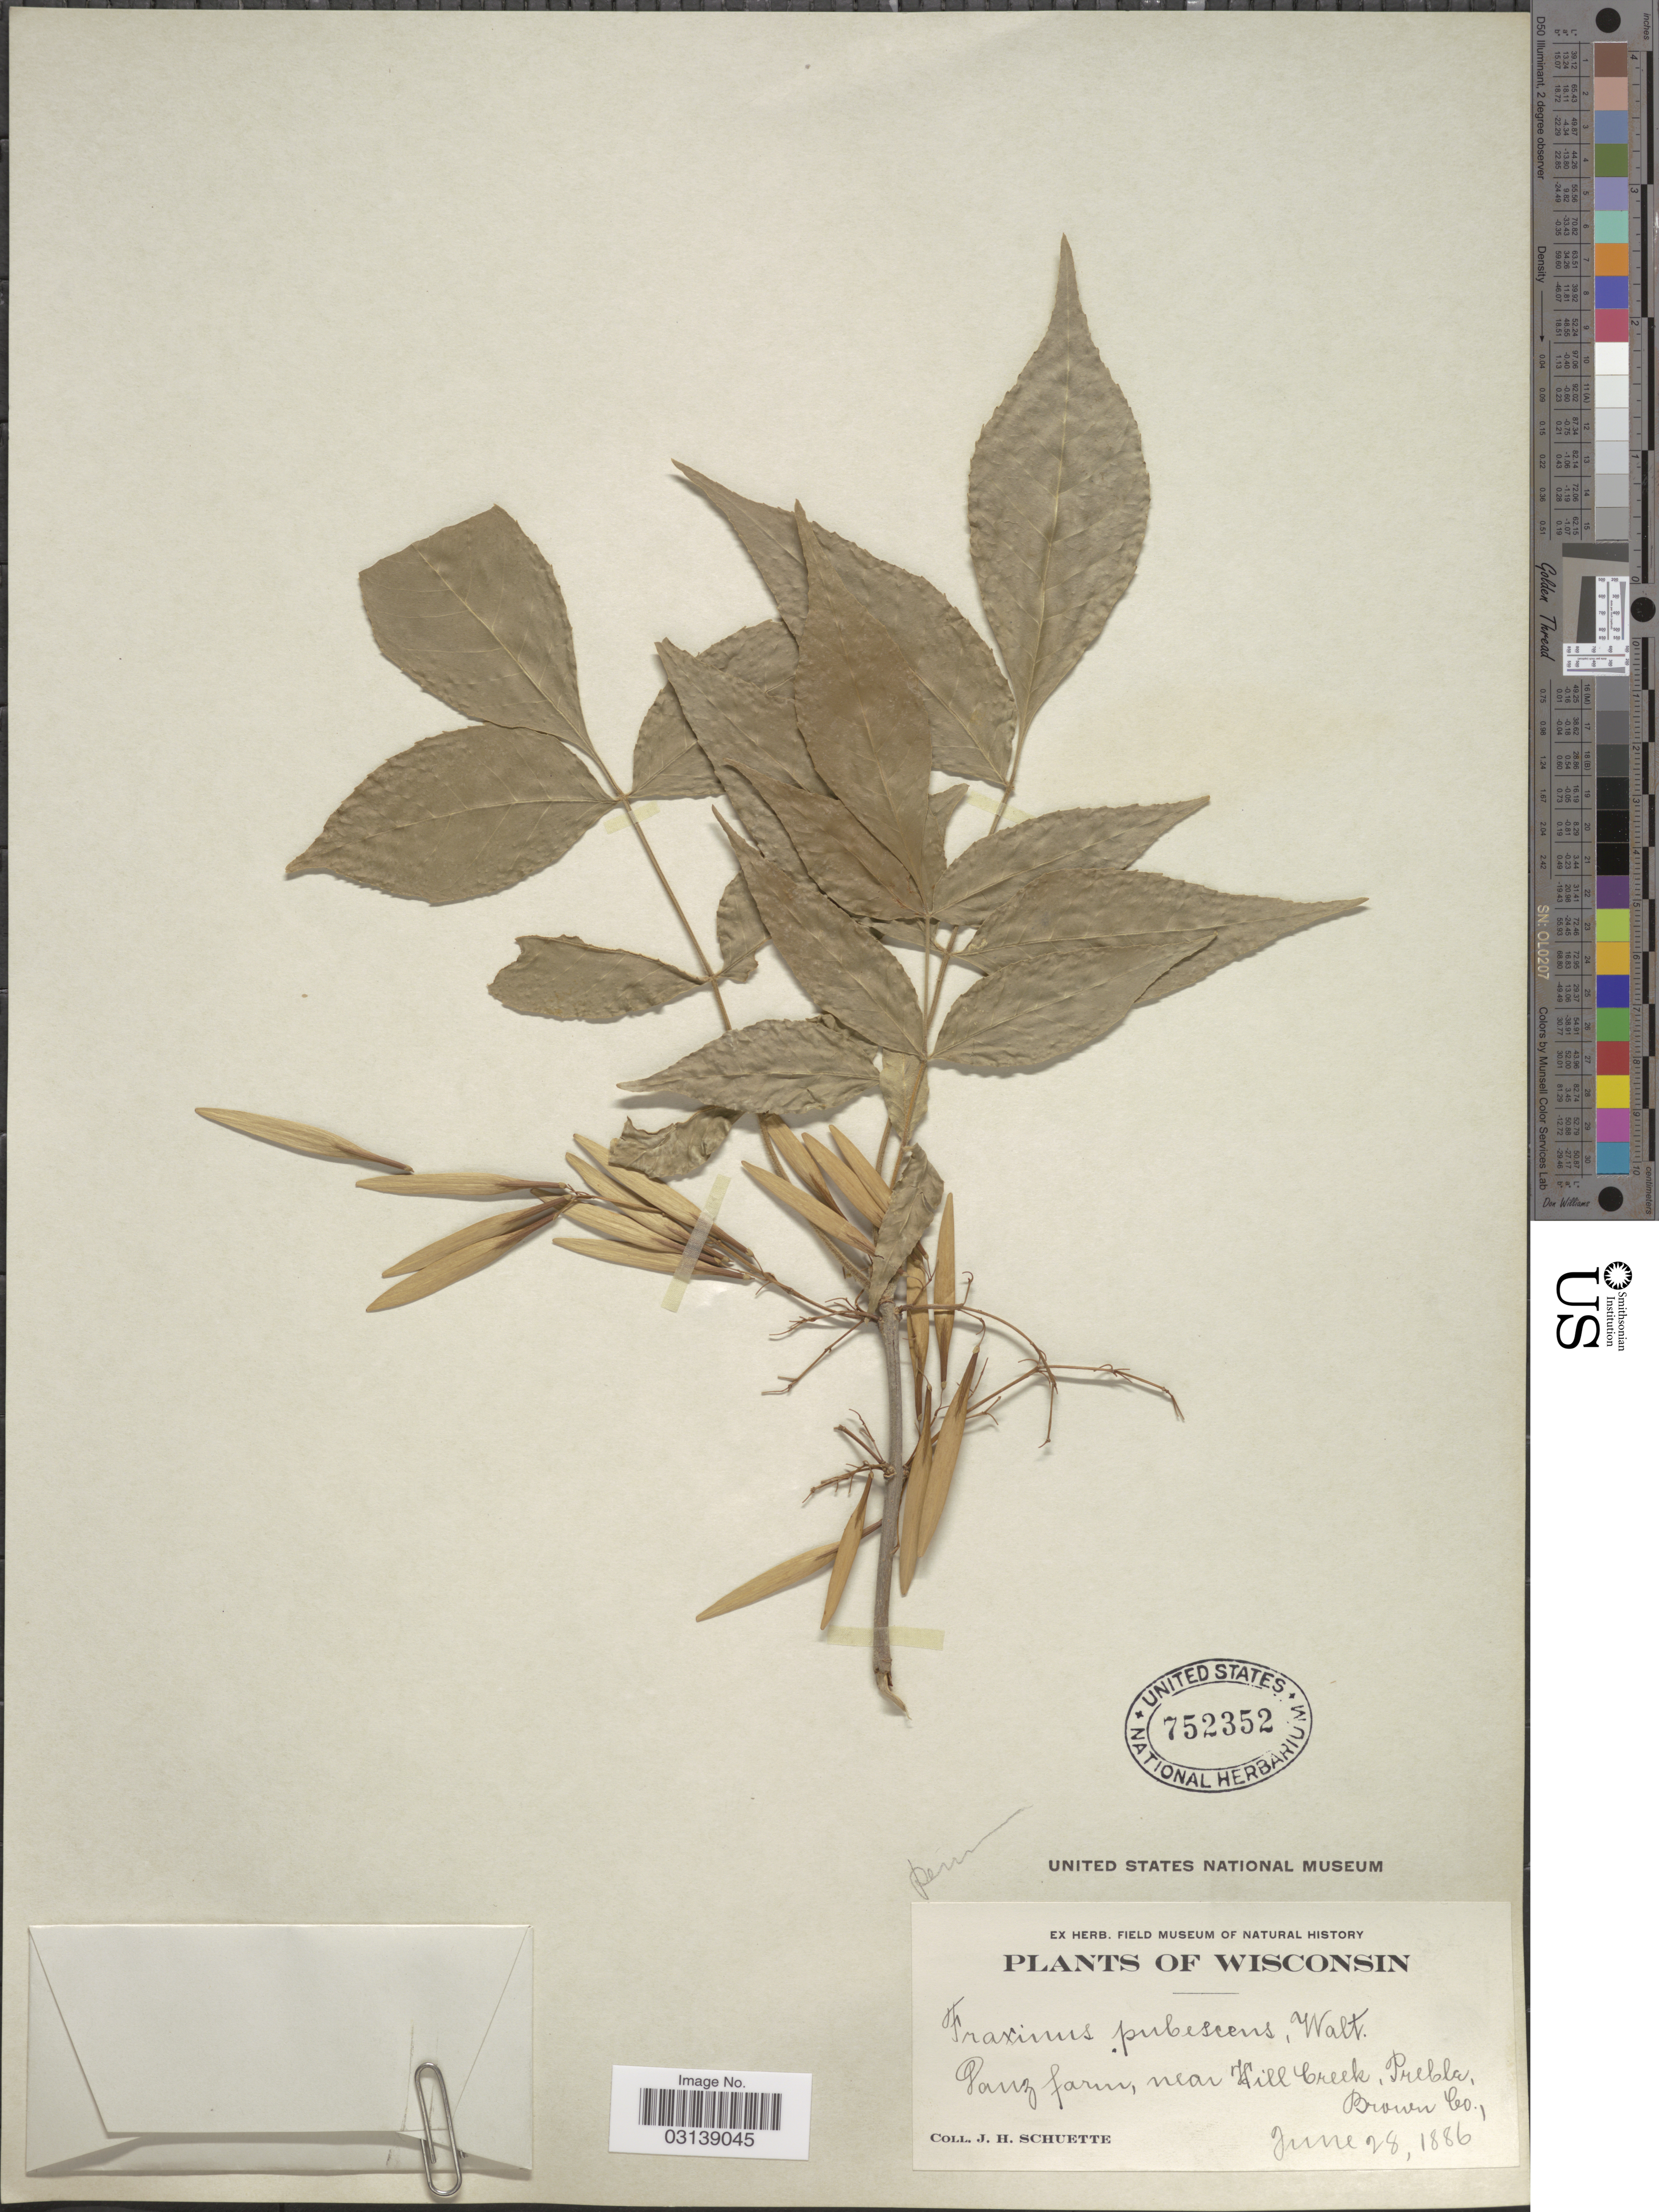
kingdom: Plantae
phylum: Tracheophyta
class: Magnoliopsida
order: Lamiales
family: Oleaceae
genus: Fraxinus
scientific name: Fraxinus pennsylvanica var. pubescens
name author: (Lam.) Lingelsh.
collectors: J. H. Schuette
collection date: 1886-06-28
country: United States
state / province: Wisconsin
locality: Panz farm, near Hill Creek, Preble, Brown Co.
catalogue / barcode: US 752352